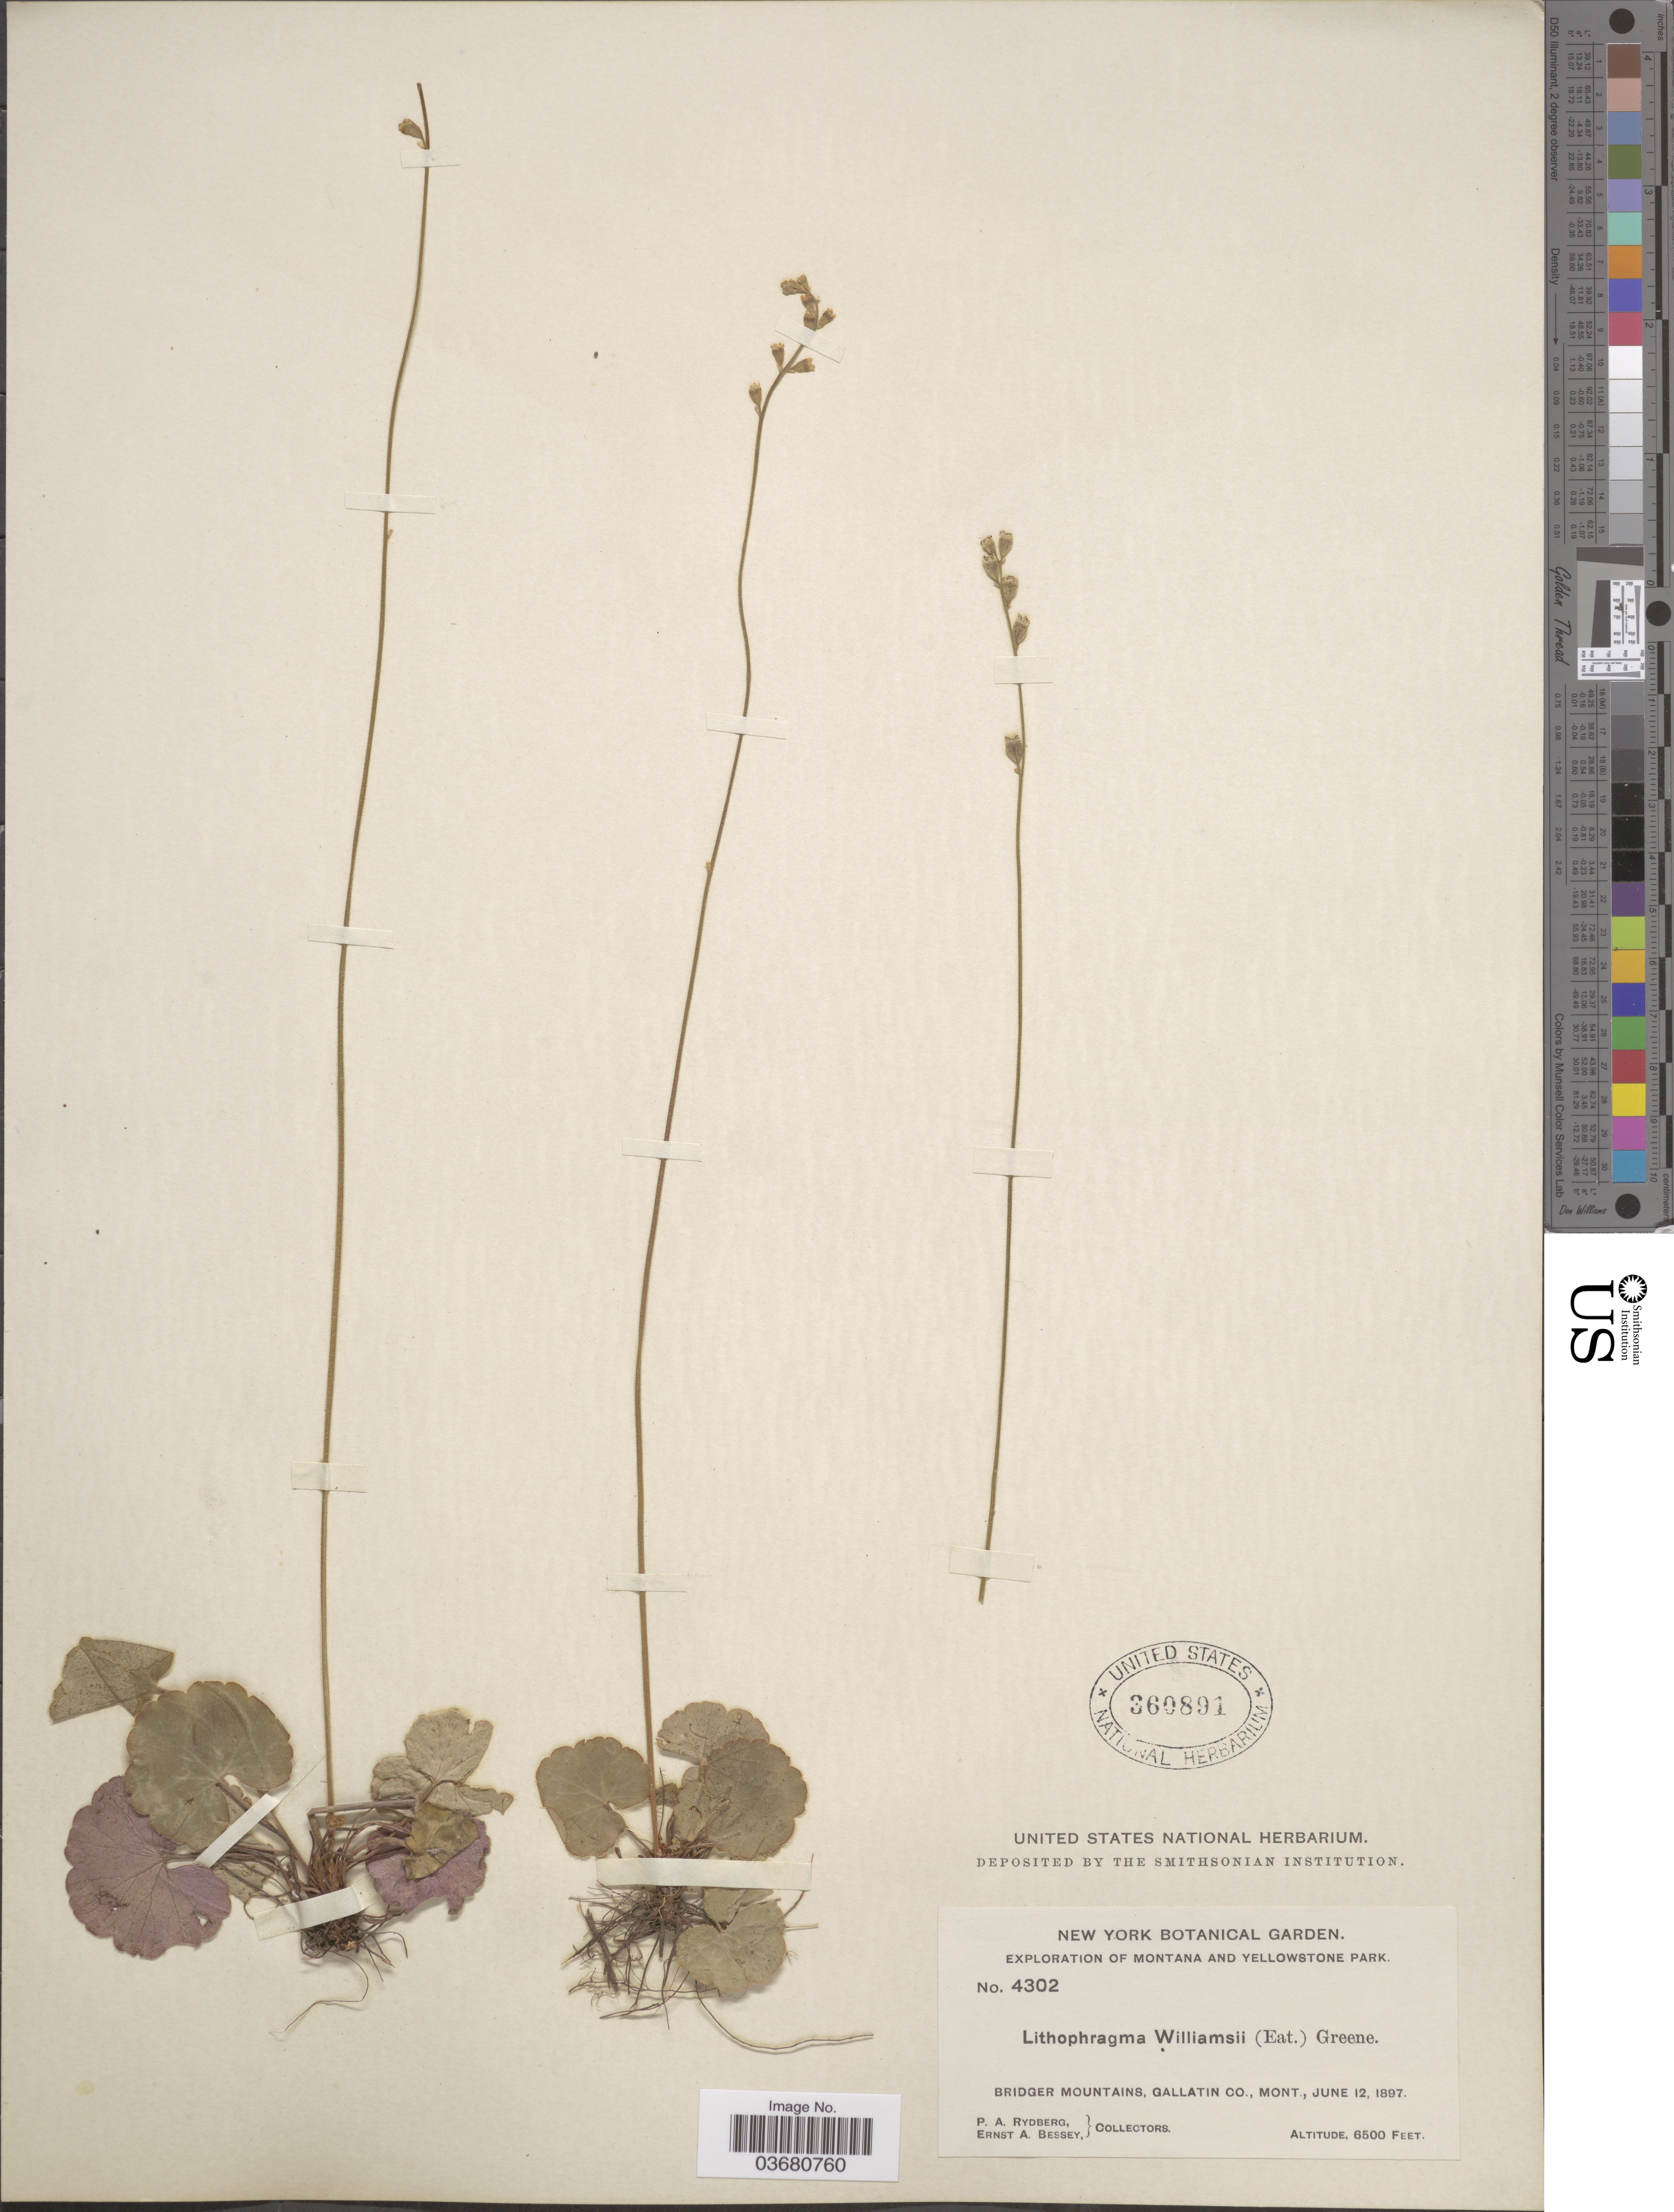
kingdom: Plantae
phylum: Tracheophyta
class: Magnoliopsida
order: Saxifragales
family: Saxifragaceae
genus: Conimitella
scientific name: Conimitella williamsii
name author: (D.C. Eaton) Rydb.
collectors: P. A. Rydberg & E. A. Bessey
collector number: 4302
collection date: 1897-06-12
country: United States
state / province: Montana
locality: Exploration of Montana and Yellowstone Park. Bridger Mountains, Gallatin Co.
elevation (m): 1981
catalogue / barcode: US 360891